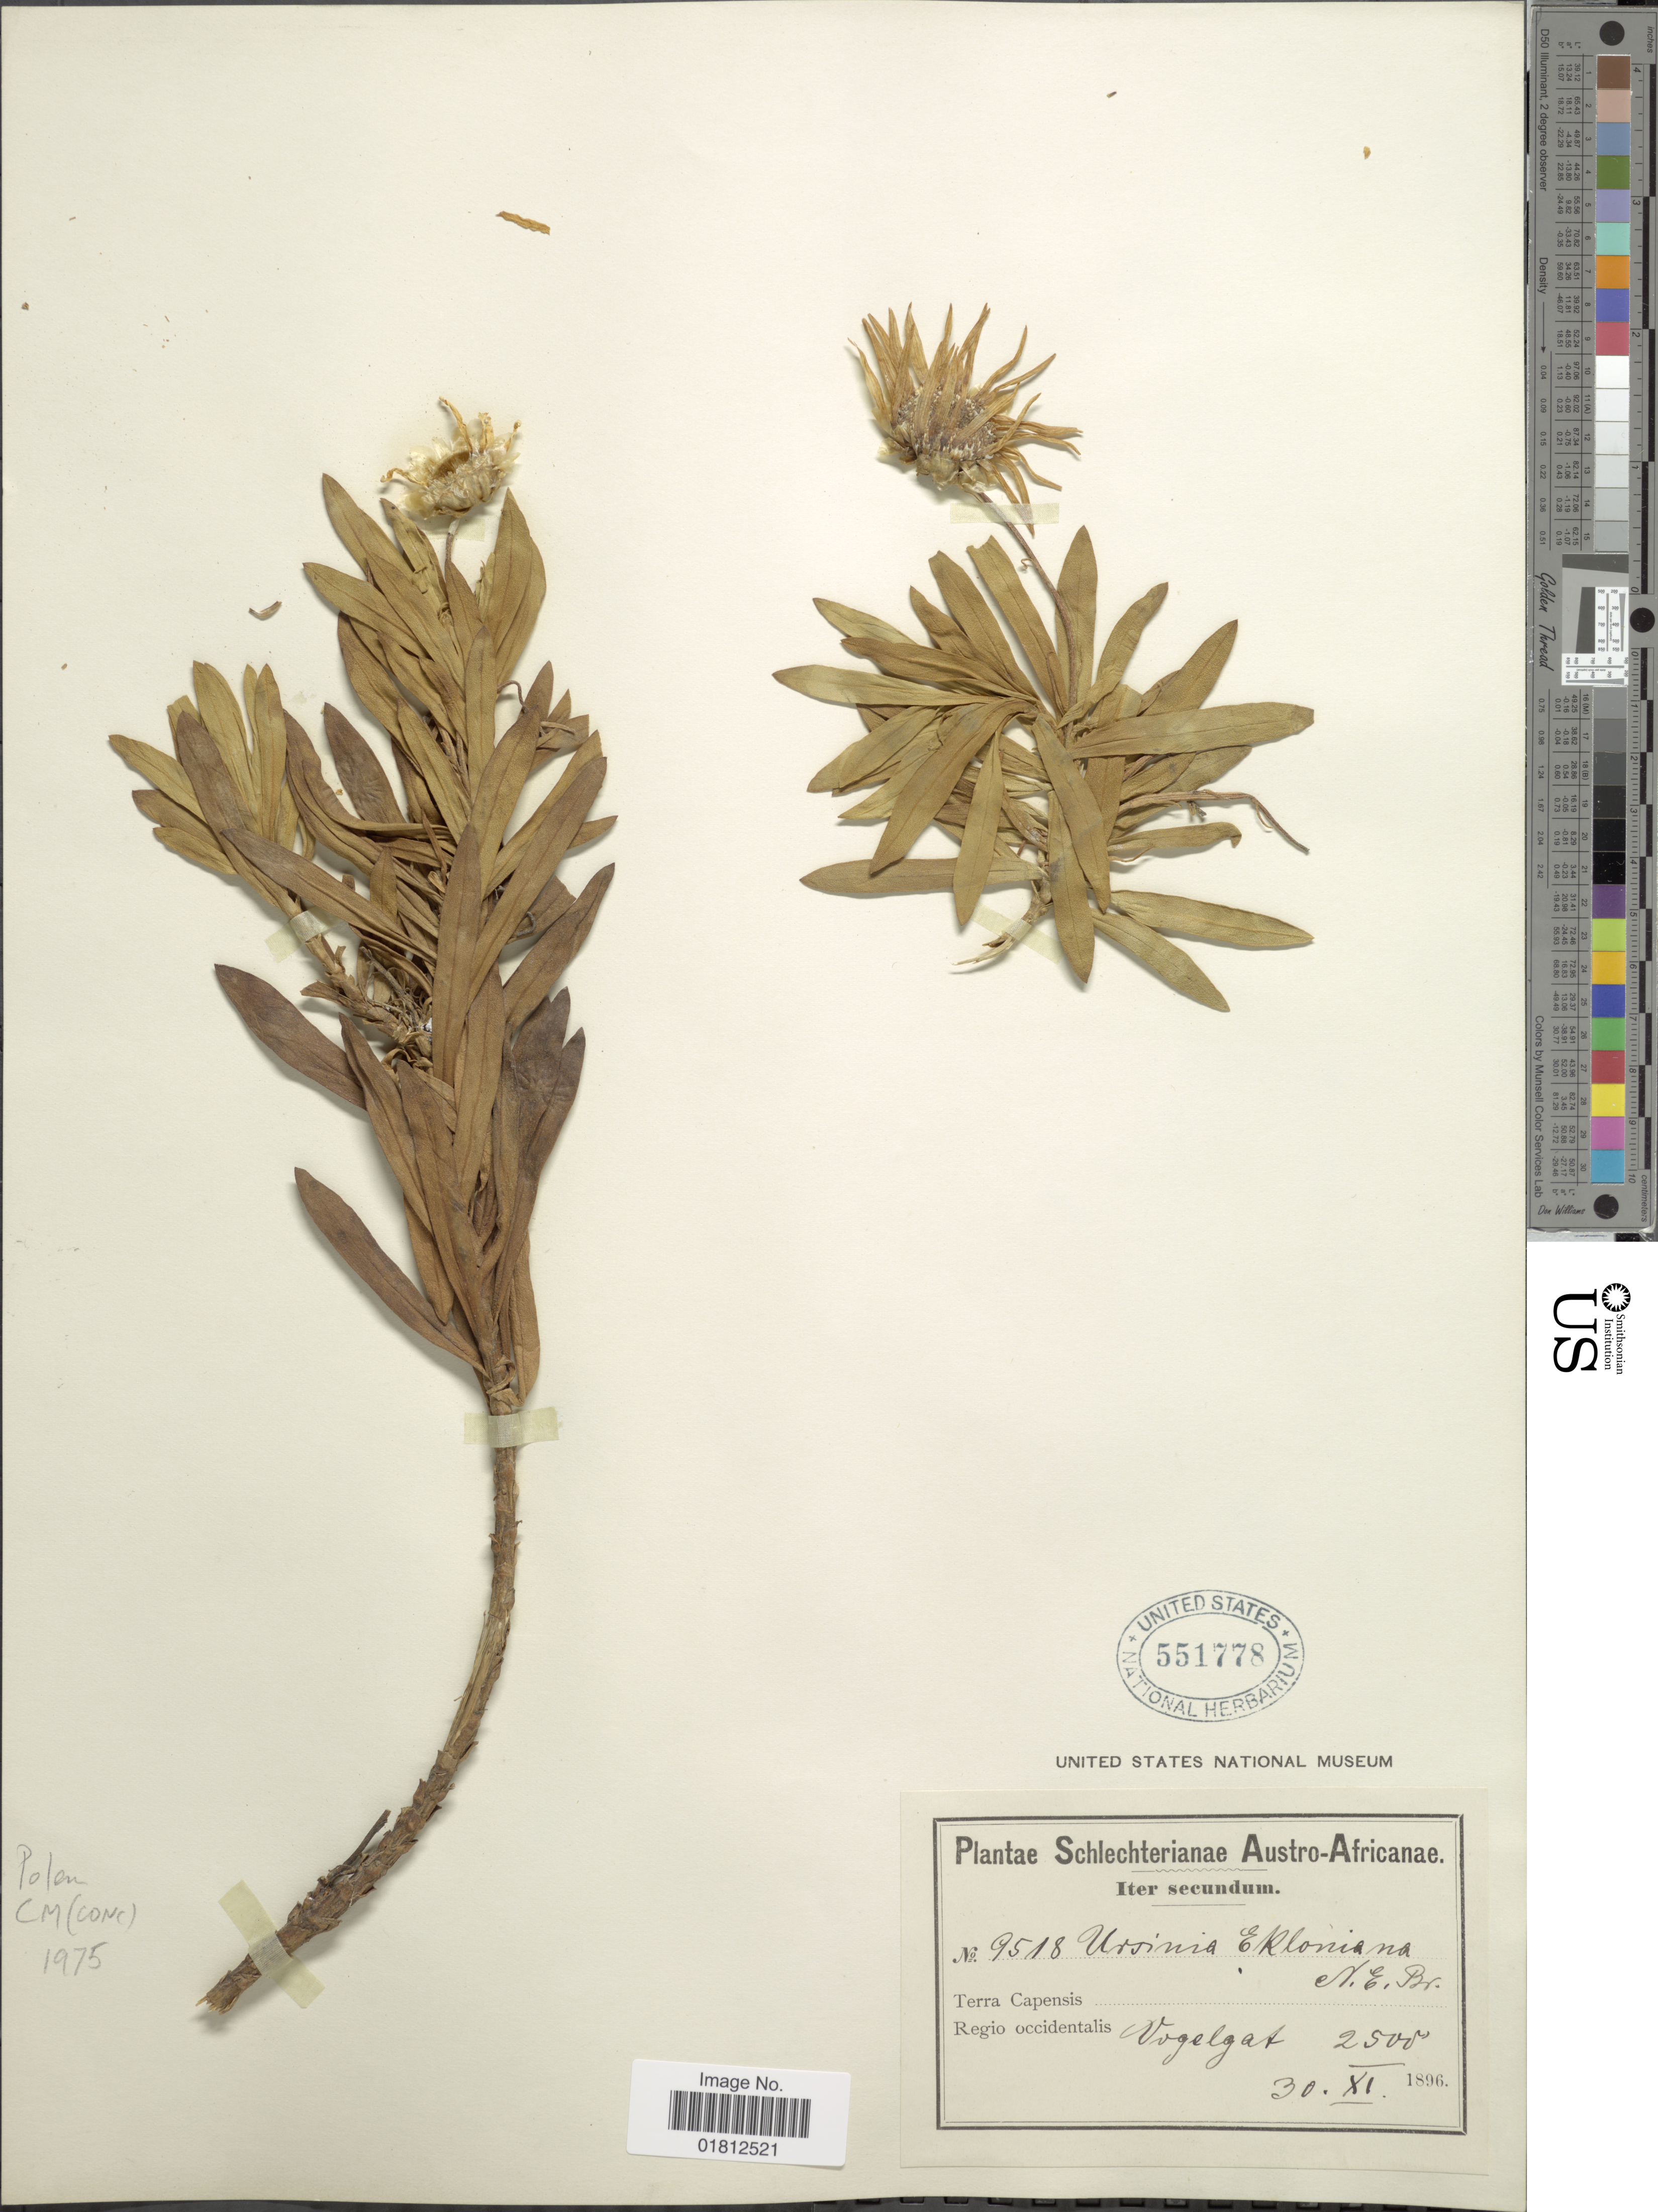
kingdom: Plantae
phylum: Tracheophyta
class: Magnoliopsida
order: Asterales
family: Asteraceae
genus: Ursinia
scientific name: Ursinia ekloniana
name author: N.E. Br.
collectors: Schlechter, --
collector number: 9518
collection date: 1896-12-30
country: South Africa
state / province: Western Cape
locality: Terra Capensis, Vogelat, Austro-Africanae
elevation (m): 762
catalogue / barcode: US 551778